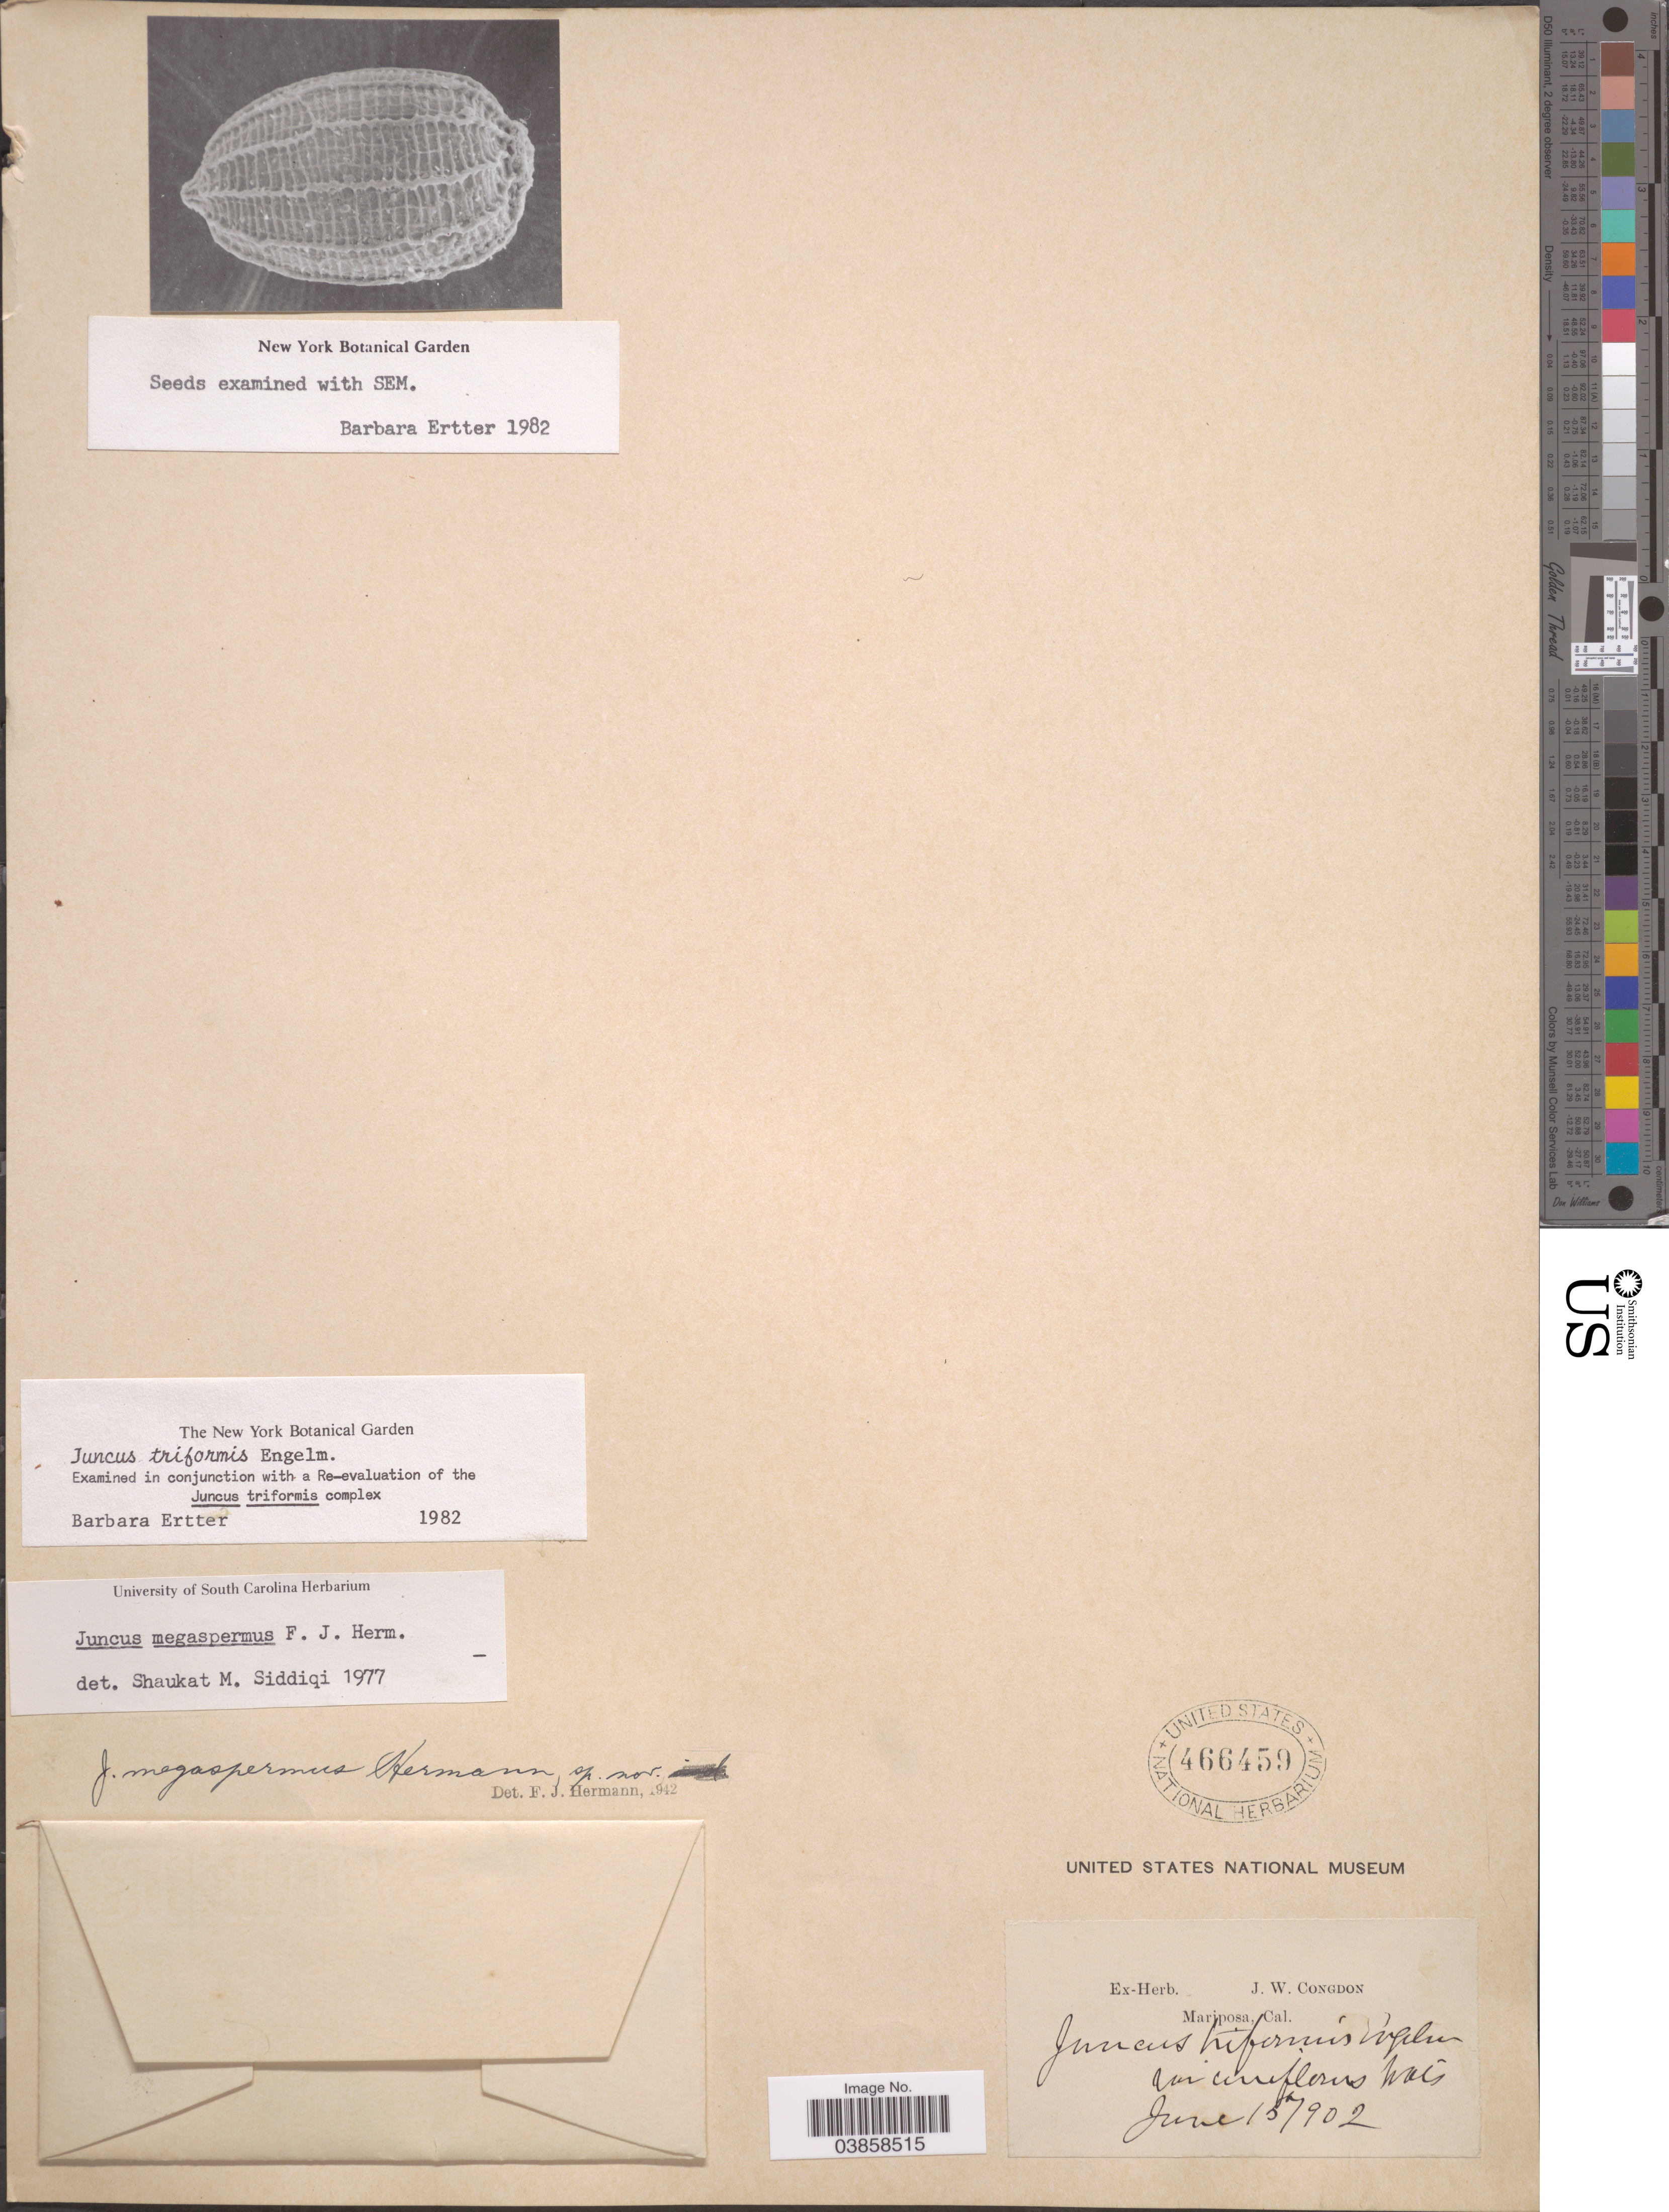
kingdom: Plantae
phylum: Tracheophyta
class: Liliopsida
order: Poales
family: Juncaceae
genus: Juncus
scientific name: Juncus triformis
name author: Engelm.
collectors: J. W. Congdon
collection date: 1902-06-15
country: United States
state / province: California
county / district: Mariposa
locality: Mariposa.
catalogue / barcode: US 466459